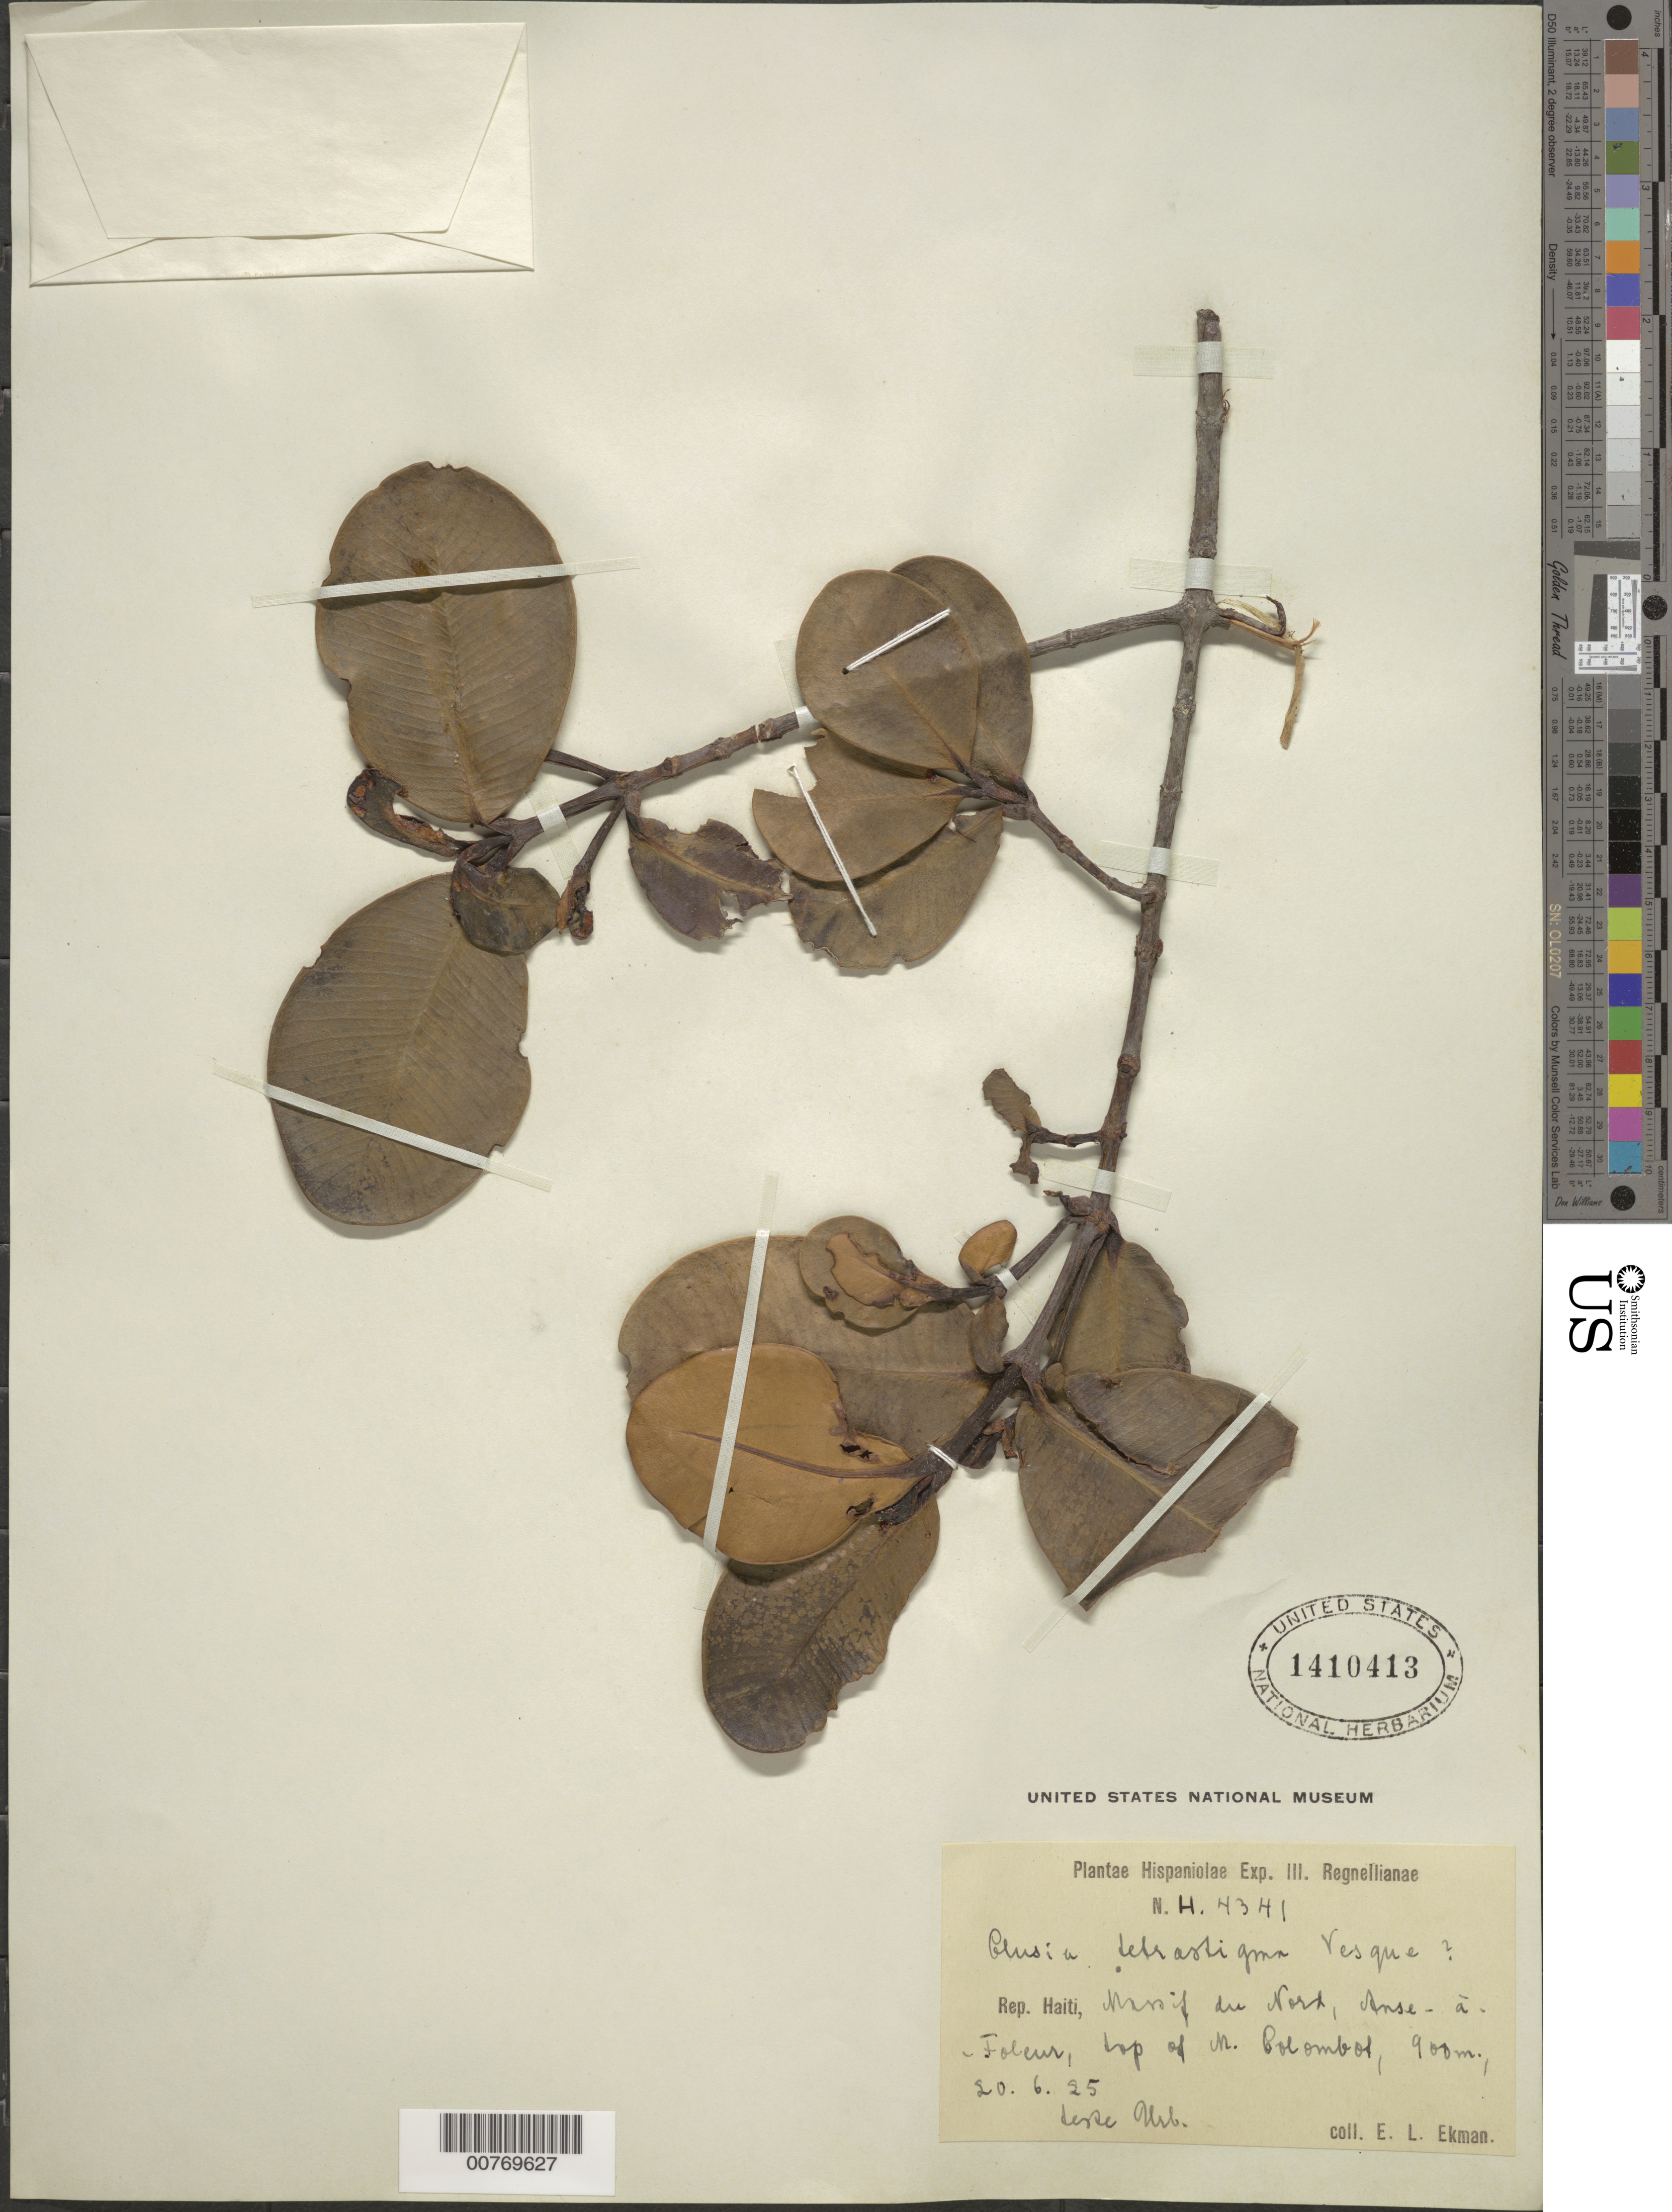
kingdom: Plantae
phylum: Tracheophyta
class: Magnoliopsida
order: Malpighiales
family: Clusiaceae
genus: Clusia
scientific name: Clusia tetrastigma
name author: Vesque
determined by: Urban, Ignatz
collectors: E. L. Ekman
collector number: H 4341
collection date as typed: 20 Jun 1925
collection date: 1925-06-20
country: Haiti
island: Hispaniola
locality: Massif du Nord, "Anse-ã-Folcur, top of N. Colombod.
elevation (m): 900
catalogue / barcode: US 1410413-2